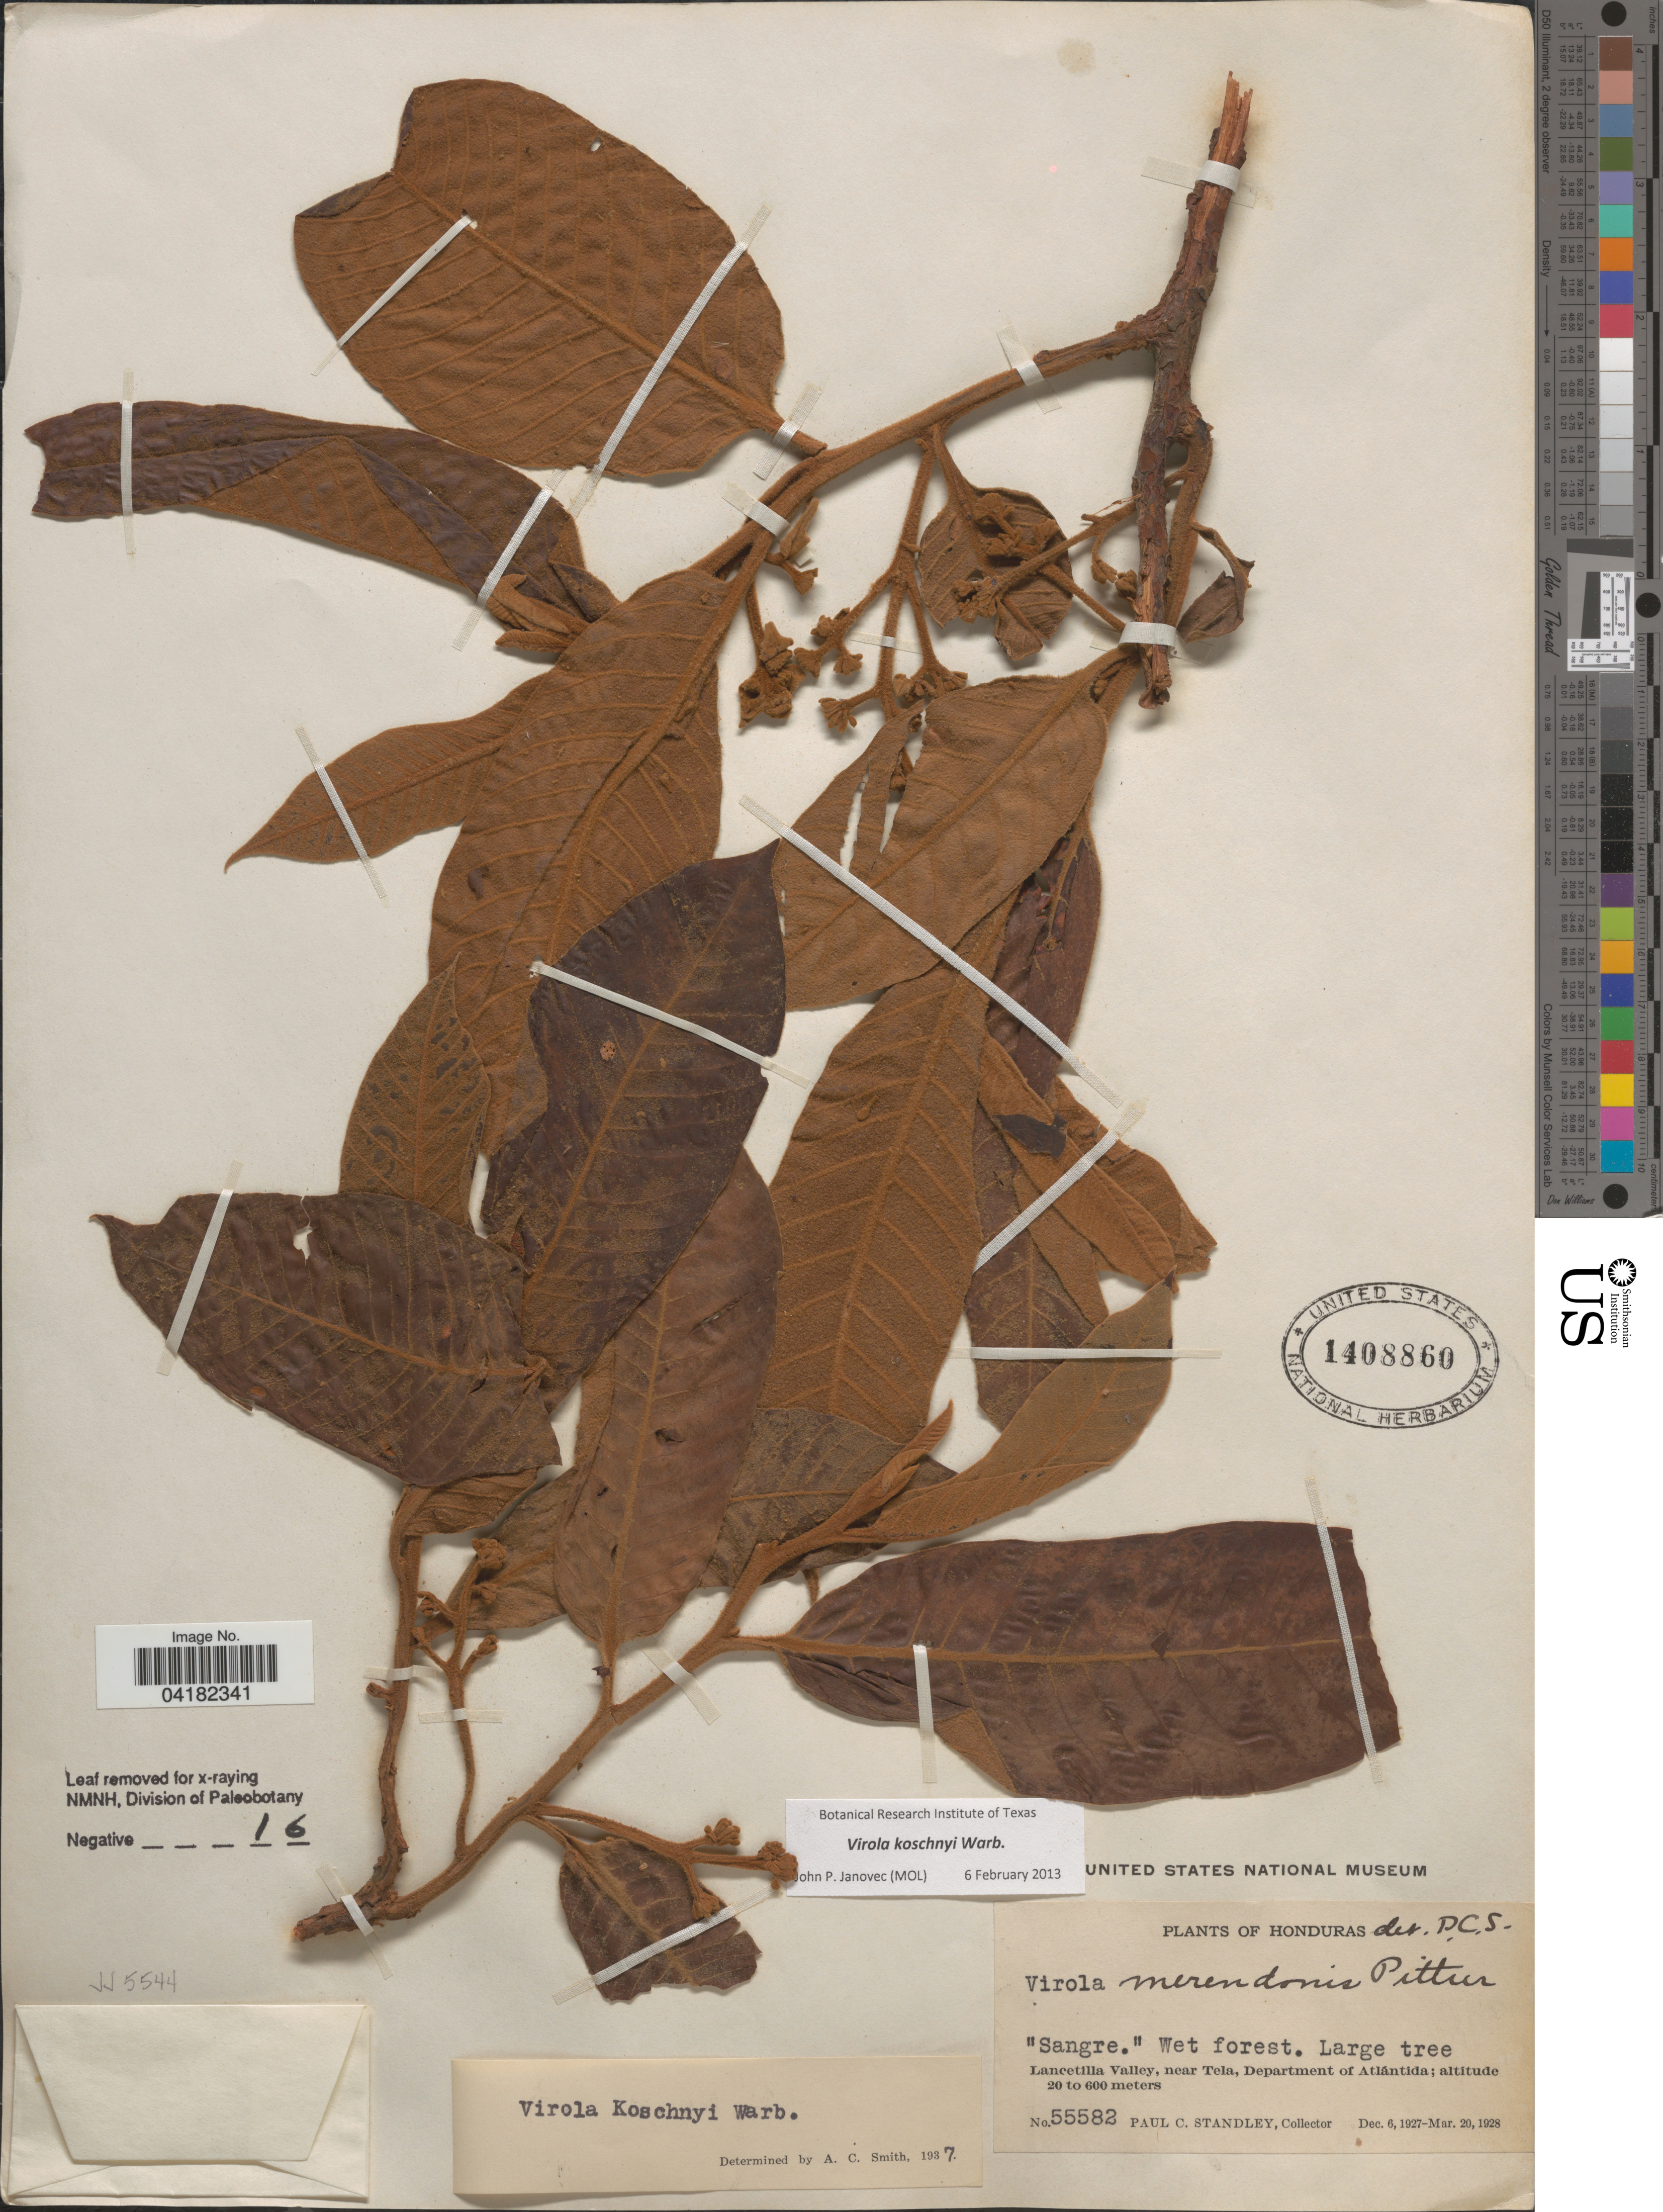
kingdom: Plantae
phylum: Tracheophyta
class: Magnoliopsida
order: Magnoliales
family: Myristicaceae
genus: Virola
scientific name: Virola koschnyi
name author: Warb.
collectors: P. C. Standley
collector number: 55582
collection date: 1927-12-06/1928-03-20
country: Honduras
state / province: Atlantida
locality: Lancetilla Valley, near Tela, Department of Atlántida.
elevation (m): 20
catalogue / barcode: US 1408860